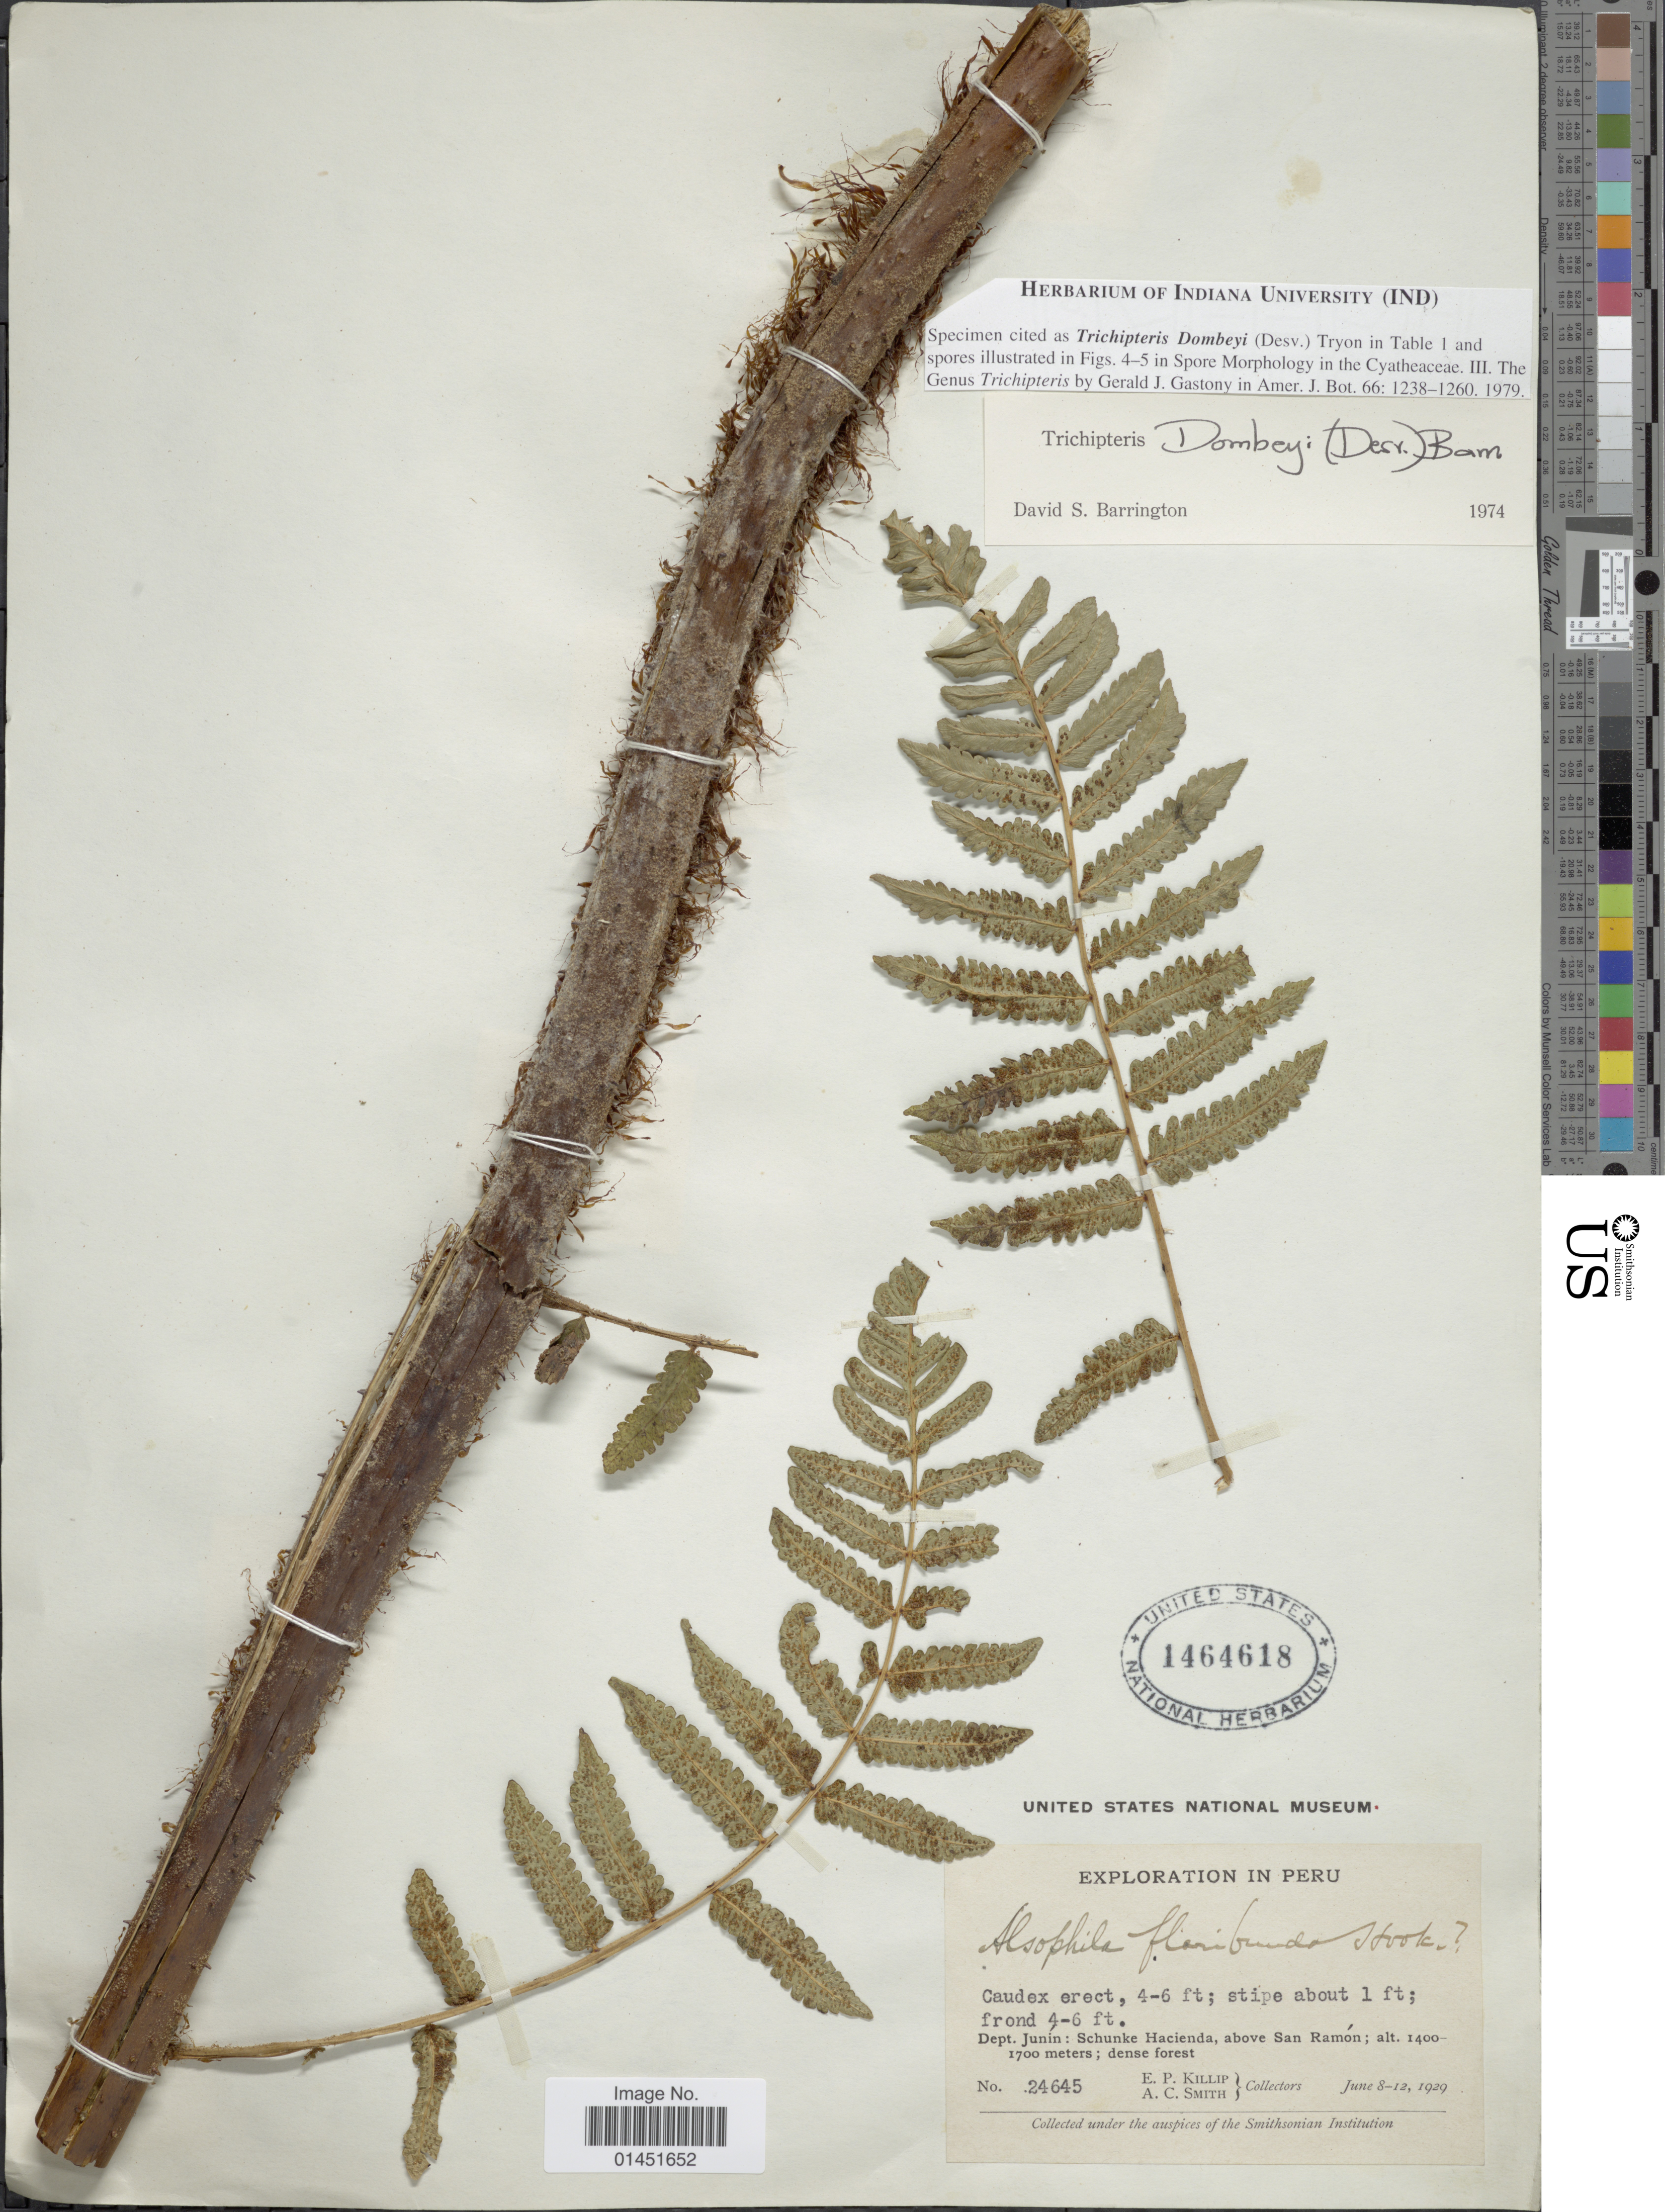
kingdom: Plantae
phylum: Tracheophyta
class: Polypodiopsida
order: Cyatheales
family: Cyatheaceae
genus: Cyathea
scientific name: Cyathea dombeyi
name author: (Desv.) Lellinger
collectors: E. P. Killip & A. C. Smith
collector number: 24645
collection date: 1929-06-08/1929-06-12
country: Peru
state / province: Junín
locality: Schunke Hacienda, above San Ramon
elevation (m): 1400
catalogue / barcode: US 1464618